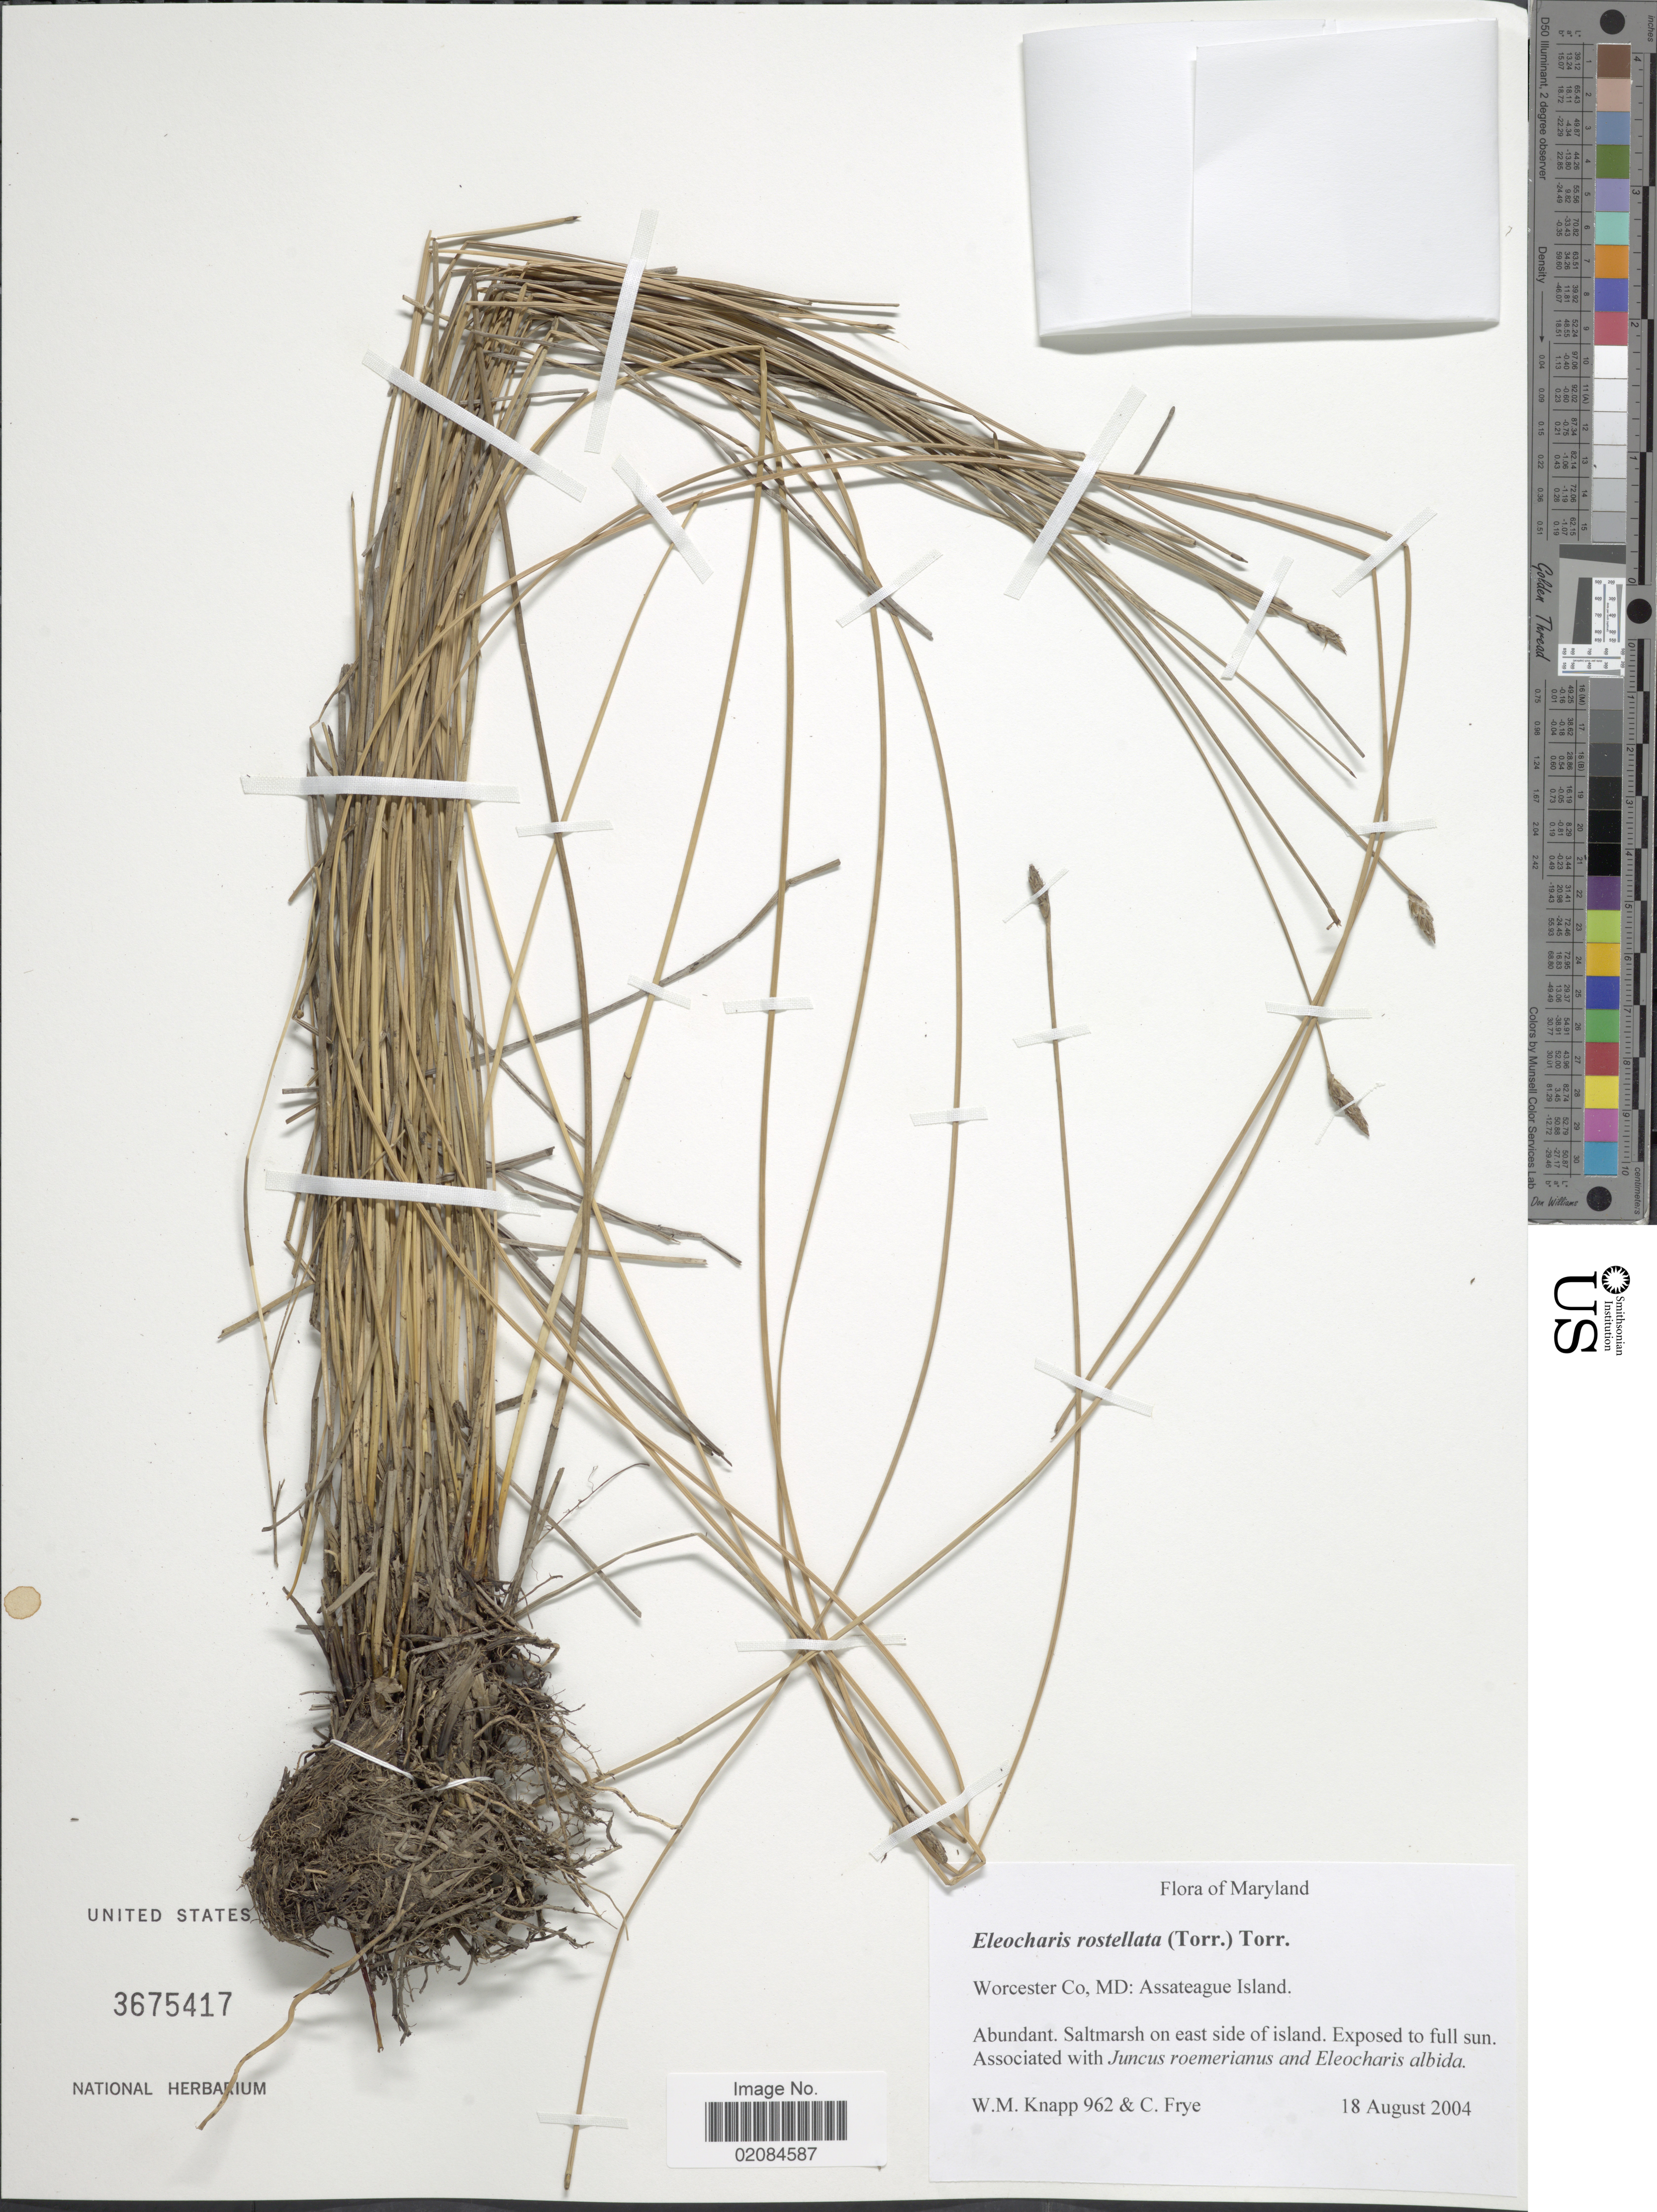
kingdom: Plantae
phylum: Tracheophyta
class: Liliopsida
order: Poales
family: Cyperaceae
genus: Eleocharis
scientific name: Eleocharis rostellata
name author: (Torr.) Torr.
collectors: W. Knapp & C. Frye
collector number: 962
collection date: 2004-08-18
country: United States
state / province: Maryland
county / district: Worcester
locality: Worcester Co, MD: Assateague Island.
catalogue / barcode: US 3675417